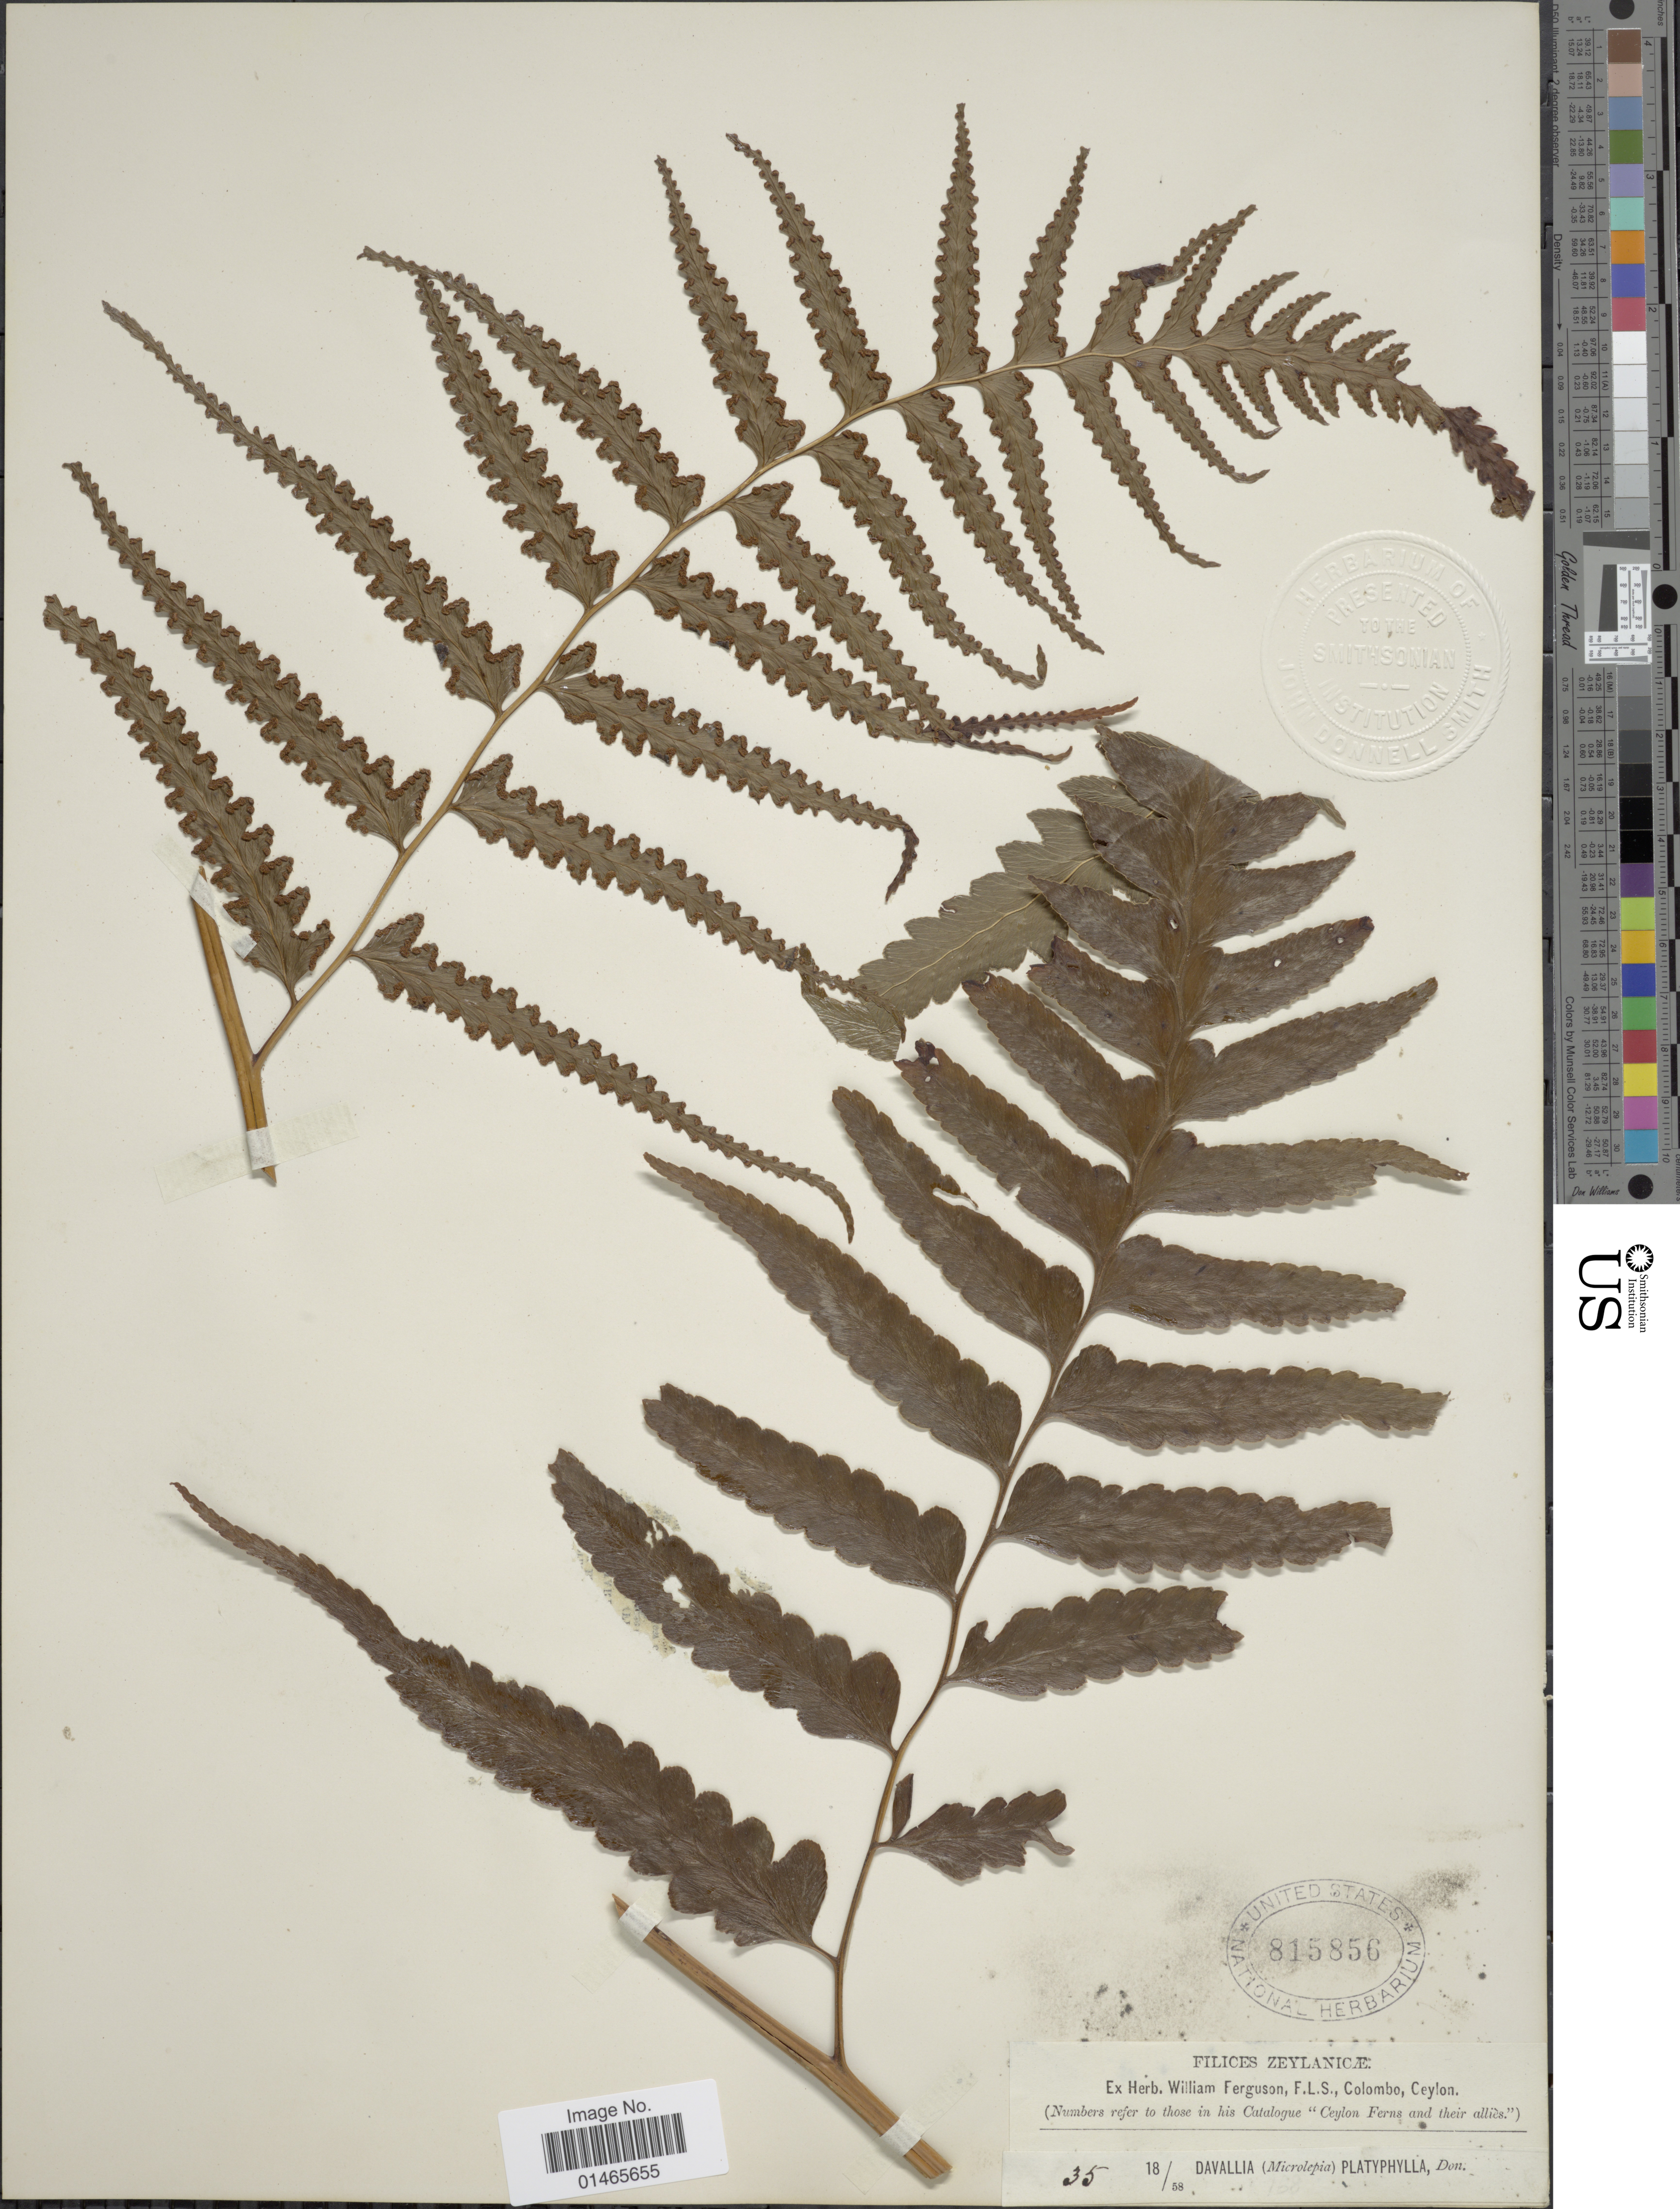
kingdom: Plantae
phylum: Tracheophyta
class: Polypodiopsida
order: Polypodiales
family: Dennstaedtiaceae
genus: Microlepia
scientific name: Microlepia platyphylla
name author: (D. Don) J. Sm.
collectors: ex herb. W. Ferguson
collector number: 35?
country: Sri Lanka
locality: Zeylanice [interpreted]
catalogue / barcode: US 815856